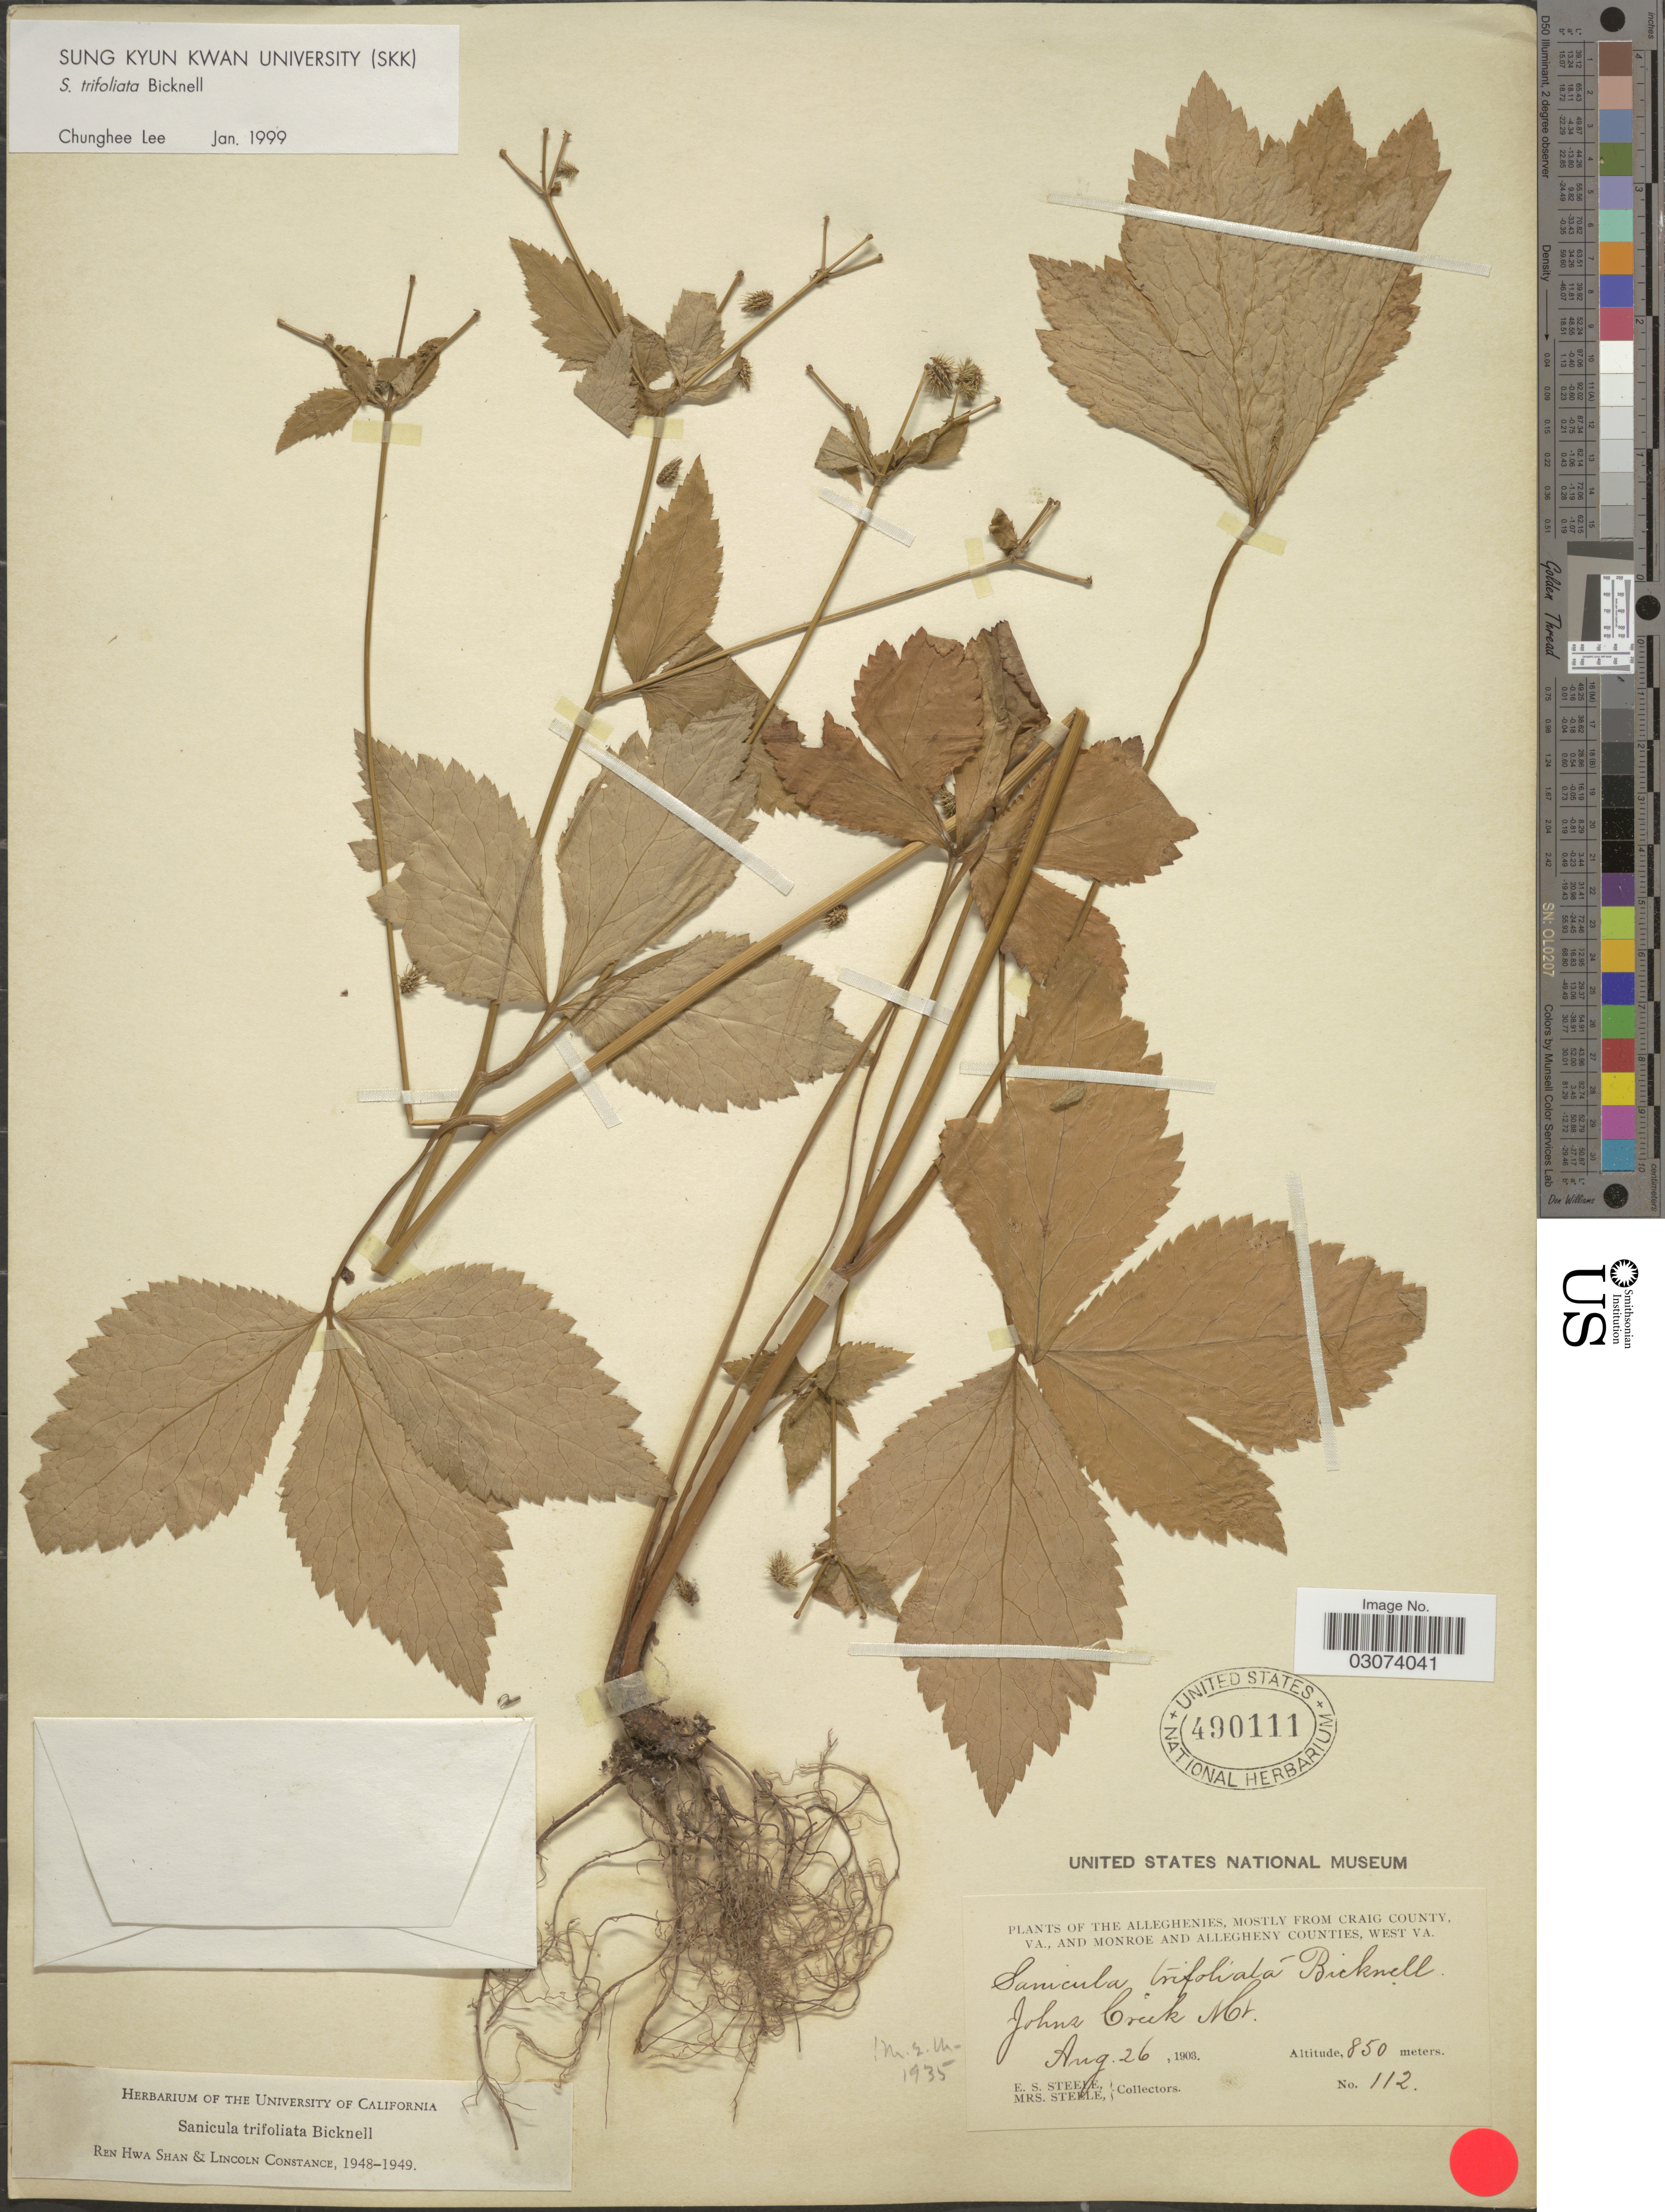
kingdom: Plantae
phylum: Tracheophyta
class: Magnoliopsida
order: Apiales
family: Apiaceae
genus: Sanicula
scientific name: Sanicula trifoliata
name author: E.P. Bicknell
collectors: E. Steele & Mrs. E. S. Steele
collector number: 112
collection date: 1903-08-26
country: United States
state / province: Virginia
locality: The Alleghenies, mostly from Craig County, VA., and Monroe and Allegheny Counties, West VA. Johns Creek Mt.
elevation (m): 850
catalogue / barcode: US 490111